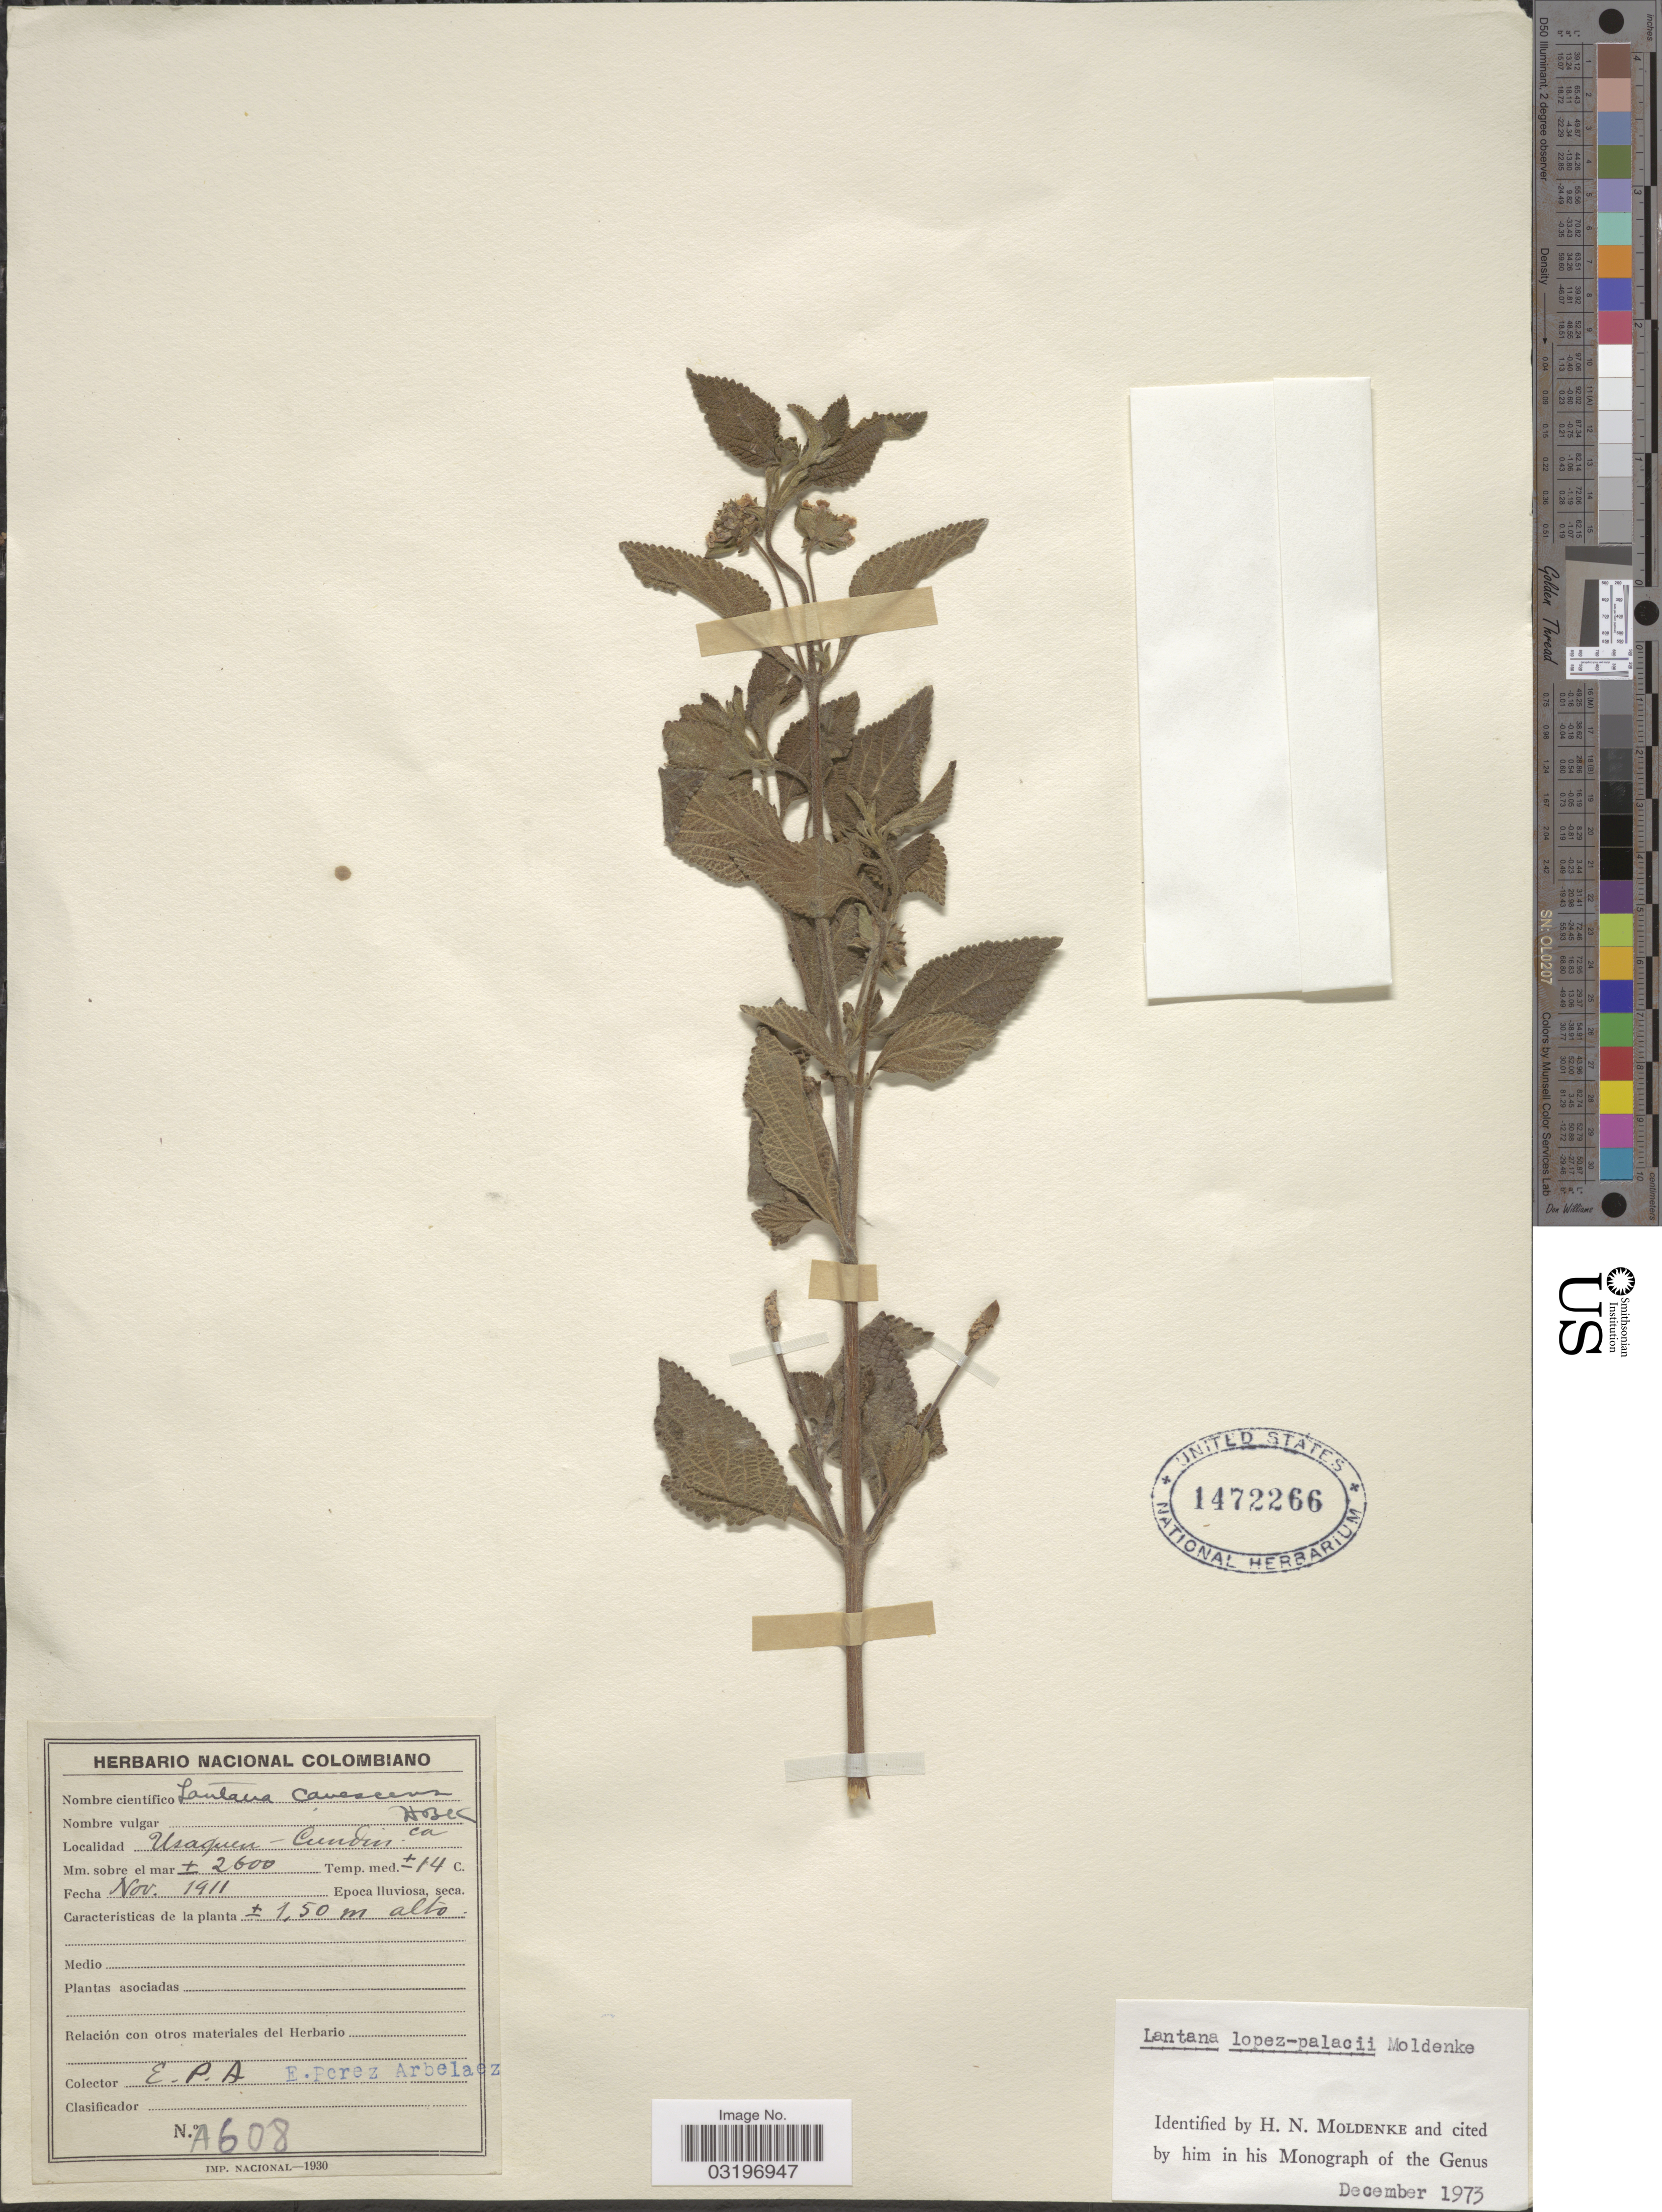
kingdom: Plantae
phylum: Tracheophyta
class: Magnoliopsida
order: Lamiales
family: Verbenaceae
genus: Lantana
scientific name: Lantana lopez-palacii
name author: Moldenke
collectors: E. Pérez Arbeláez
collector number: A608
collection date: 1911-11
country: Colombia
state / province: Cundinamarca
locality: Usaquen-Cundinca.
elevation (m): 2600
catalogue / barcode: US 1472266